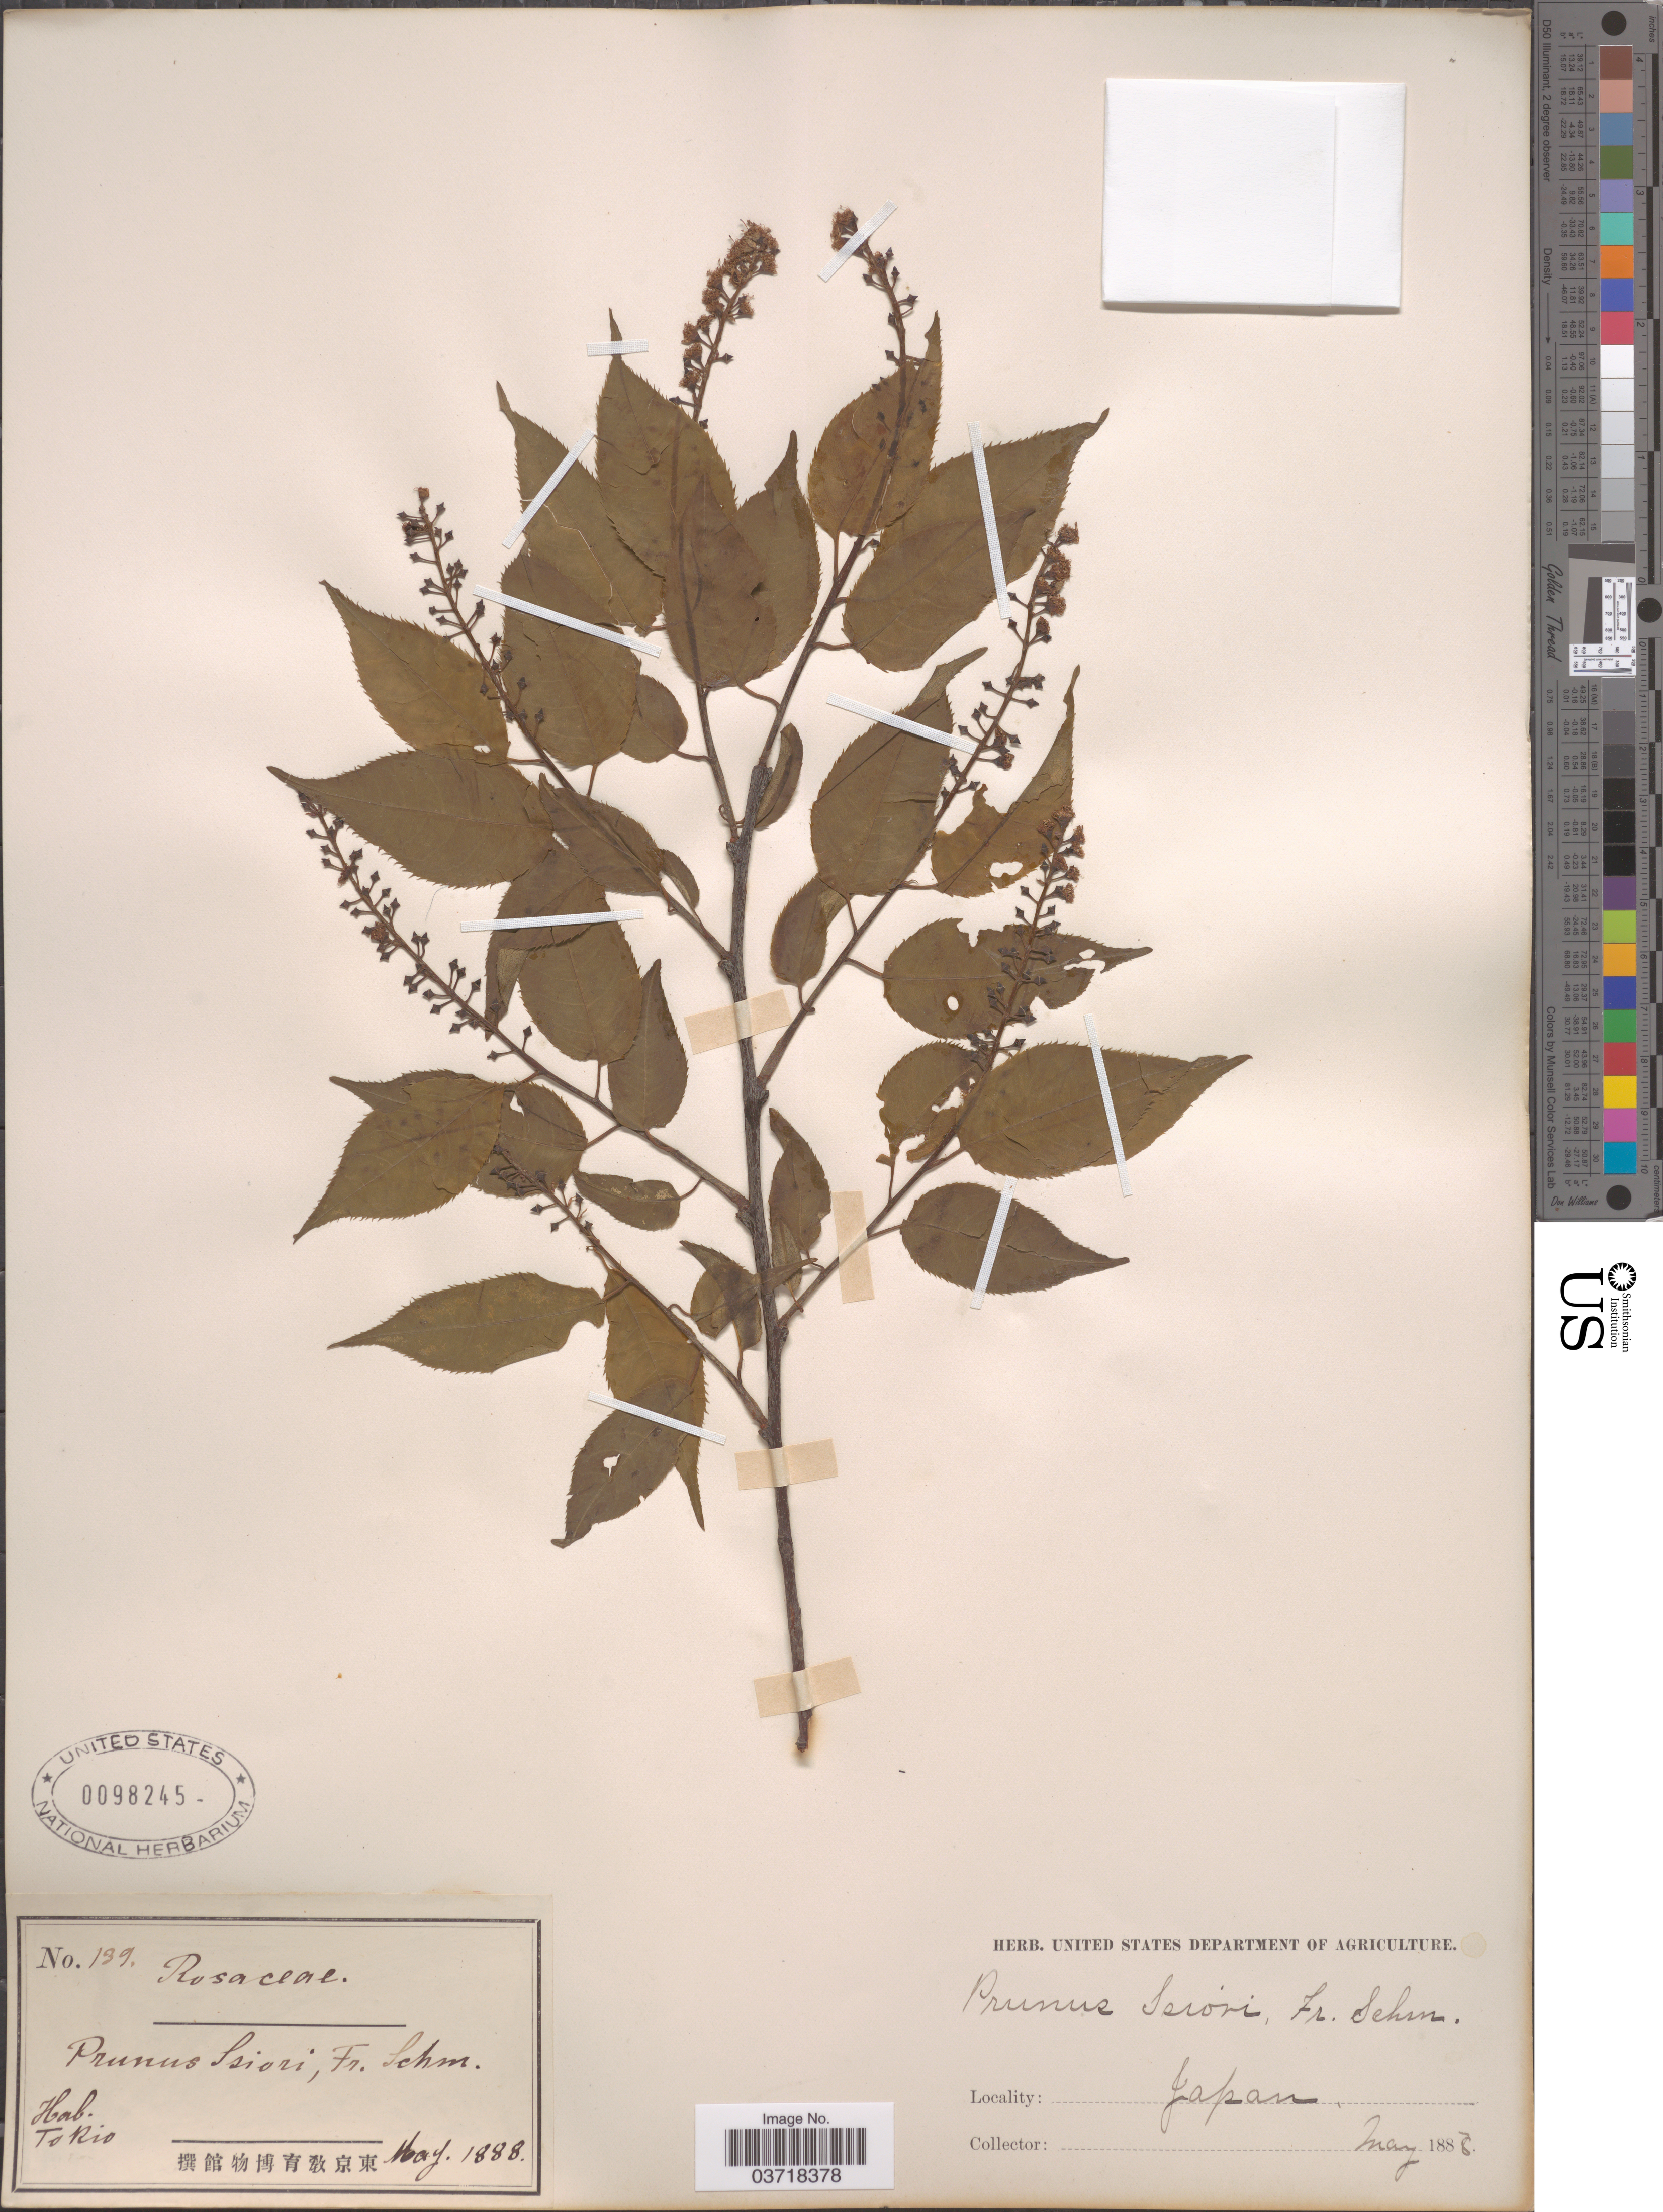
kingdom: Plantae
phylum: Tracheophyta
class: Magnoliopsida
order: Rosales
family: Rosaceae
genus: Prunus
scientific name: Prunus ssiori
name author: F. Schmidt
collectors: ex herb. U. S. Department of Agriculture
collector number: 139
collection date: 1888-05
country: Japan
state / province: Tokyo, Federal City of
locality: Tokio.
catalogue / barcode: US 98245